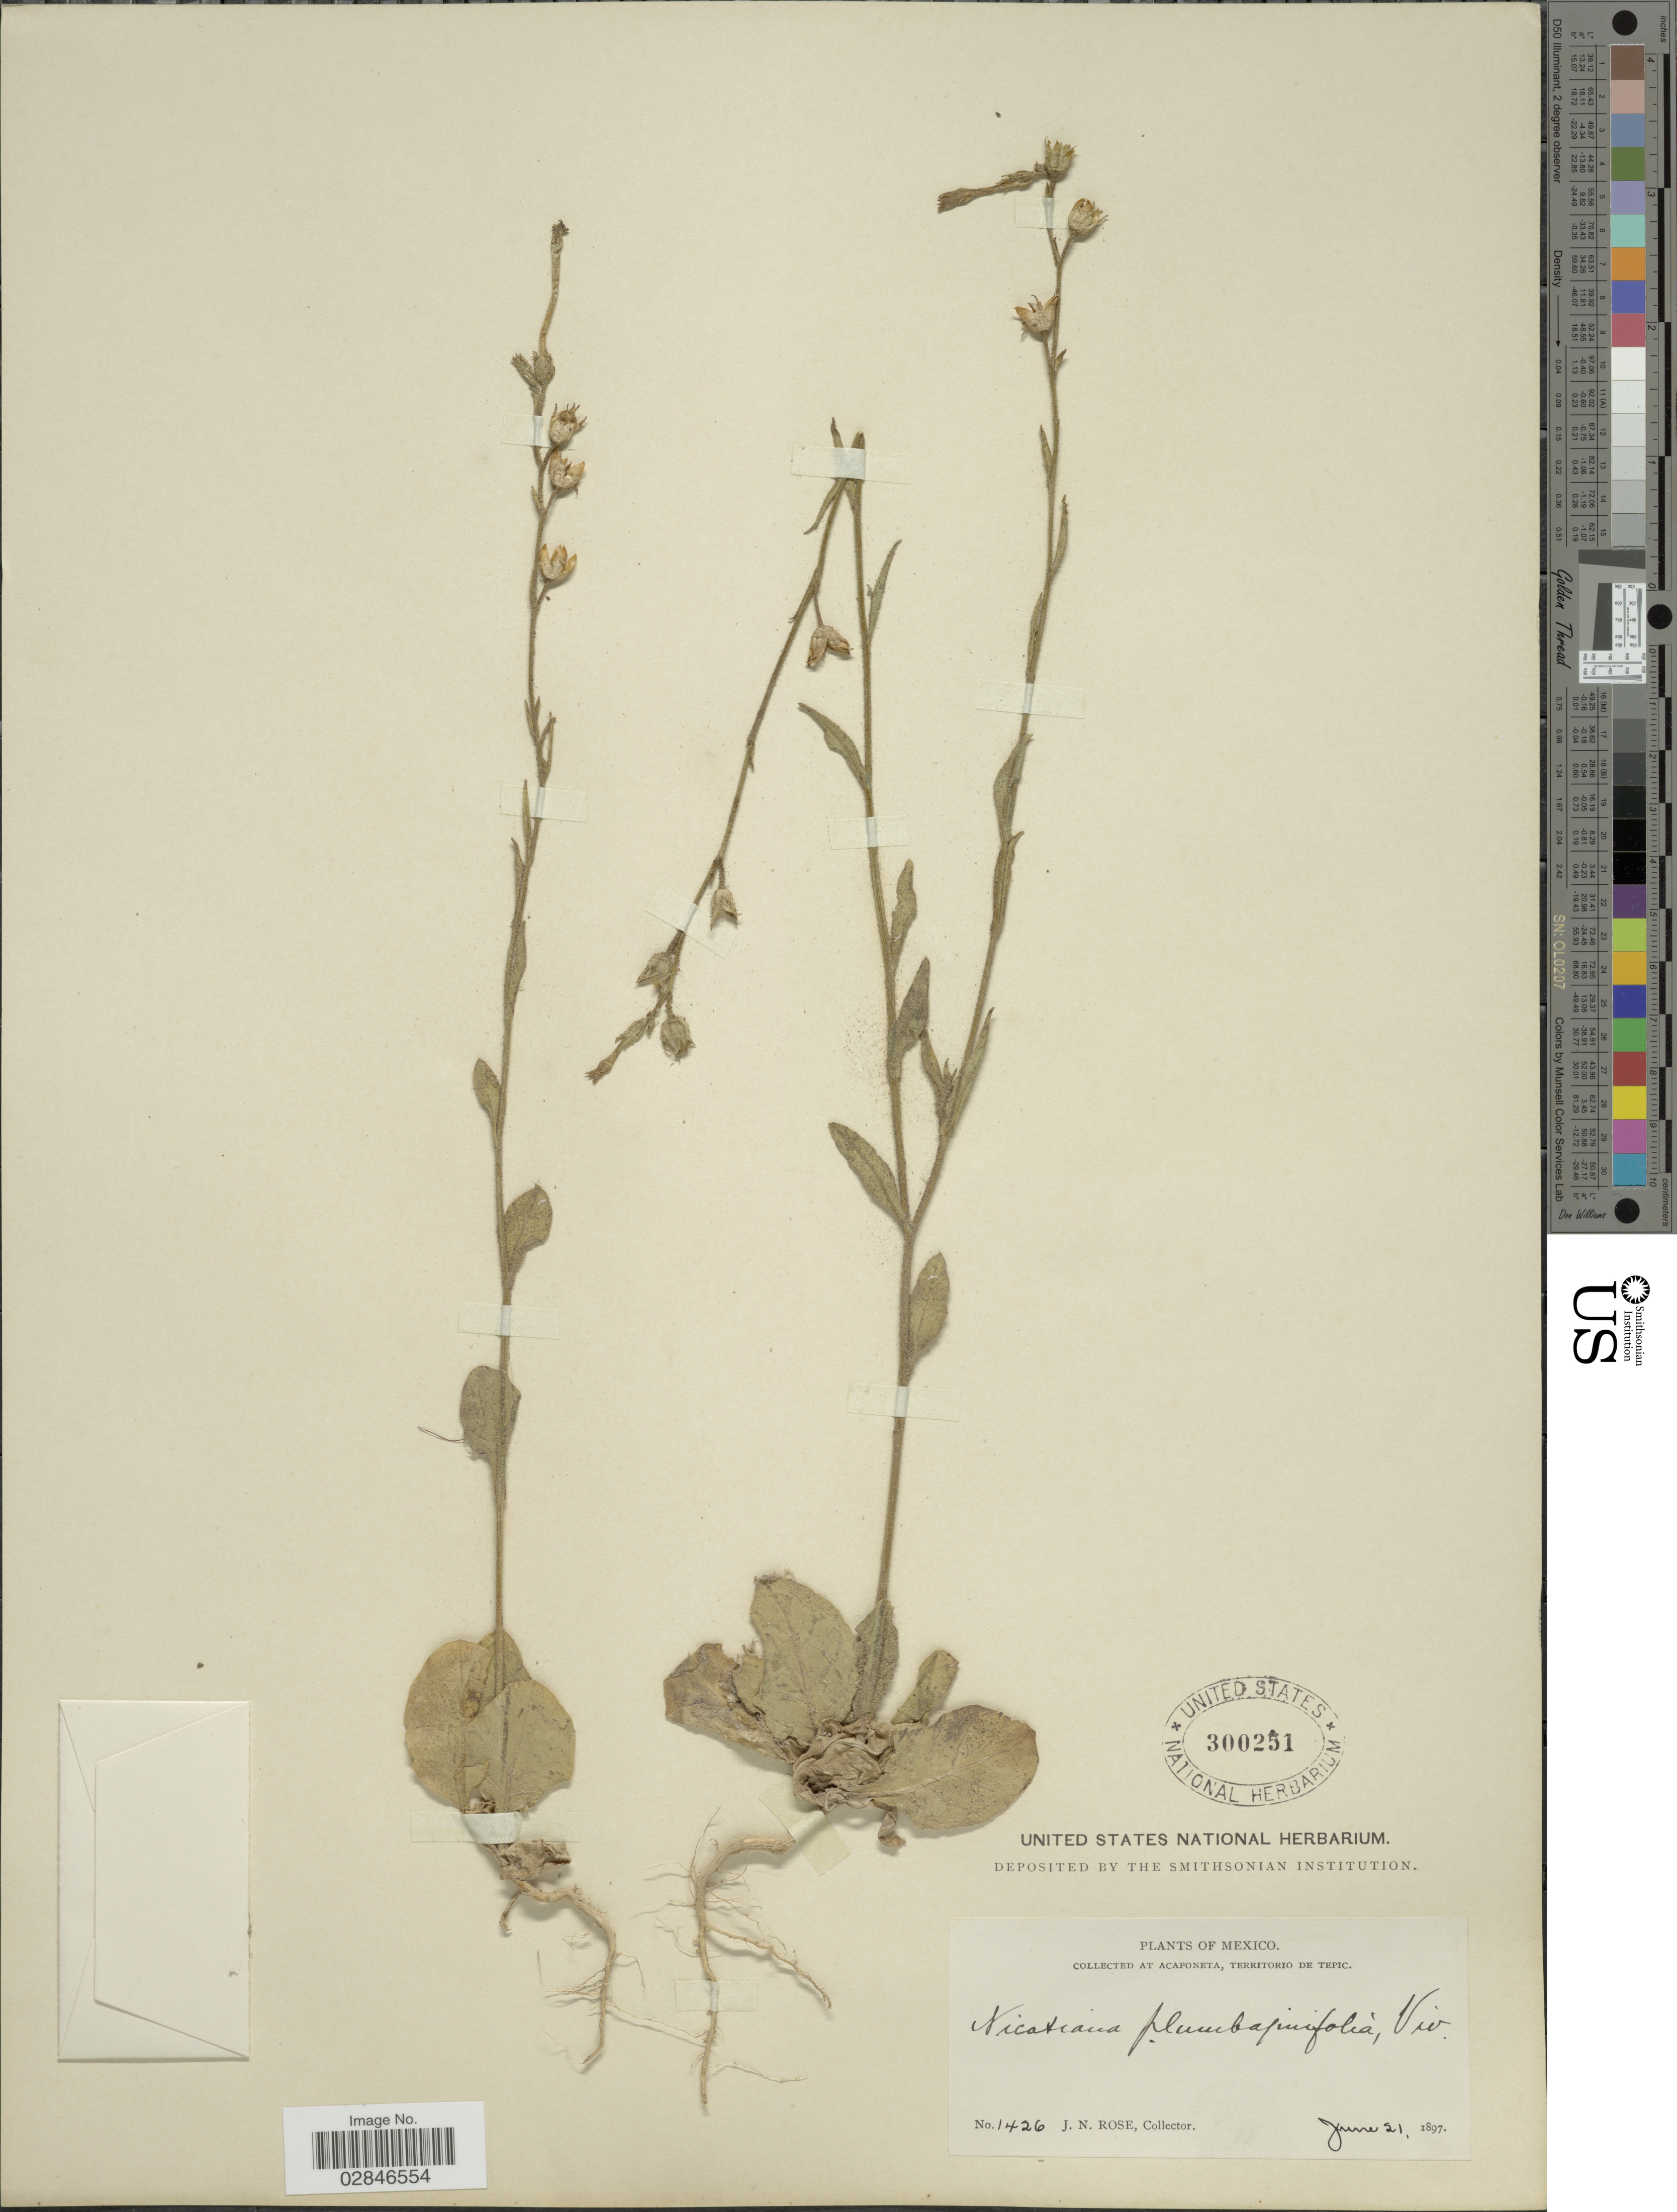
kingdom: Plantae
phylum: Tracheophyta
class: Magnoliopsida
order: Solanales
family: Solanaceae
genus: Nicotiana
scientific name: Nicotiana plumbaginifolia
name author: Viv.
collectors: J. N. Rose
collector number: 1426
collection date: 1897-06-21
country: Mexico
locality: At Acaponeta, Territorio de Tepic.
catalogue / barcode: US 300251